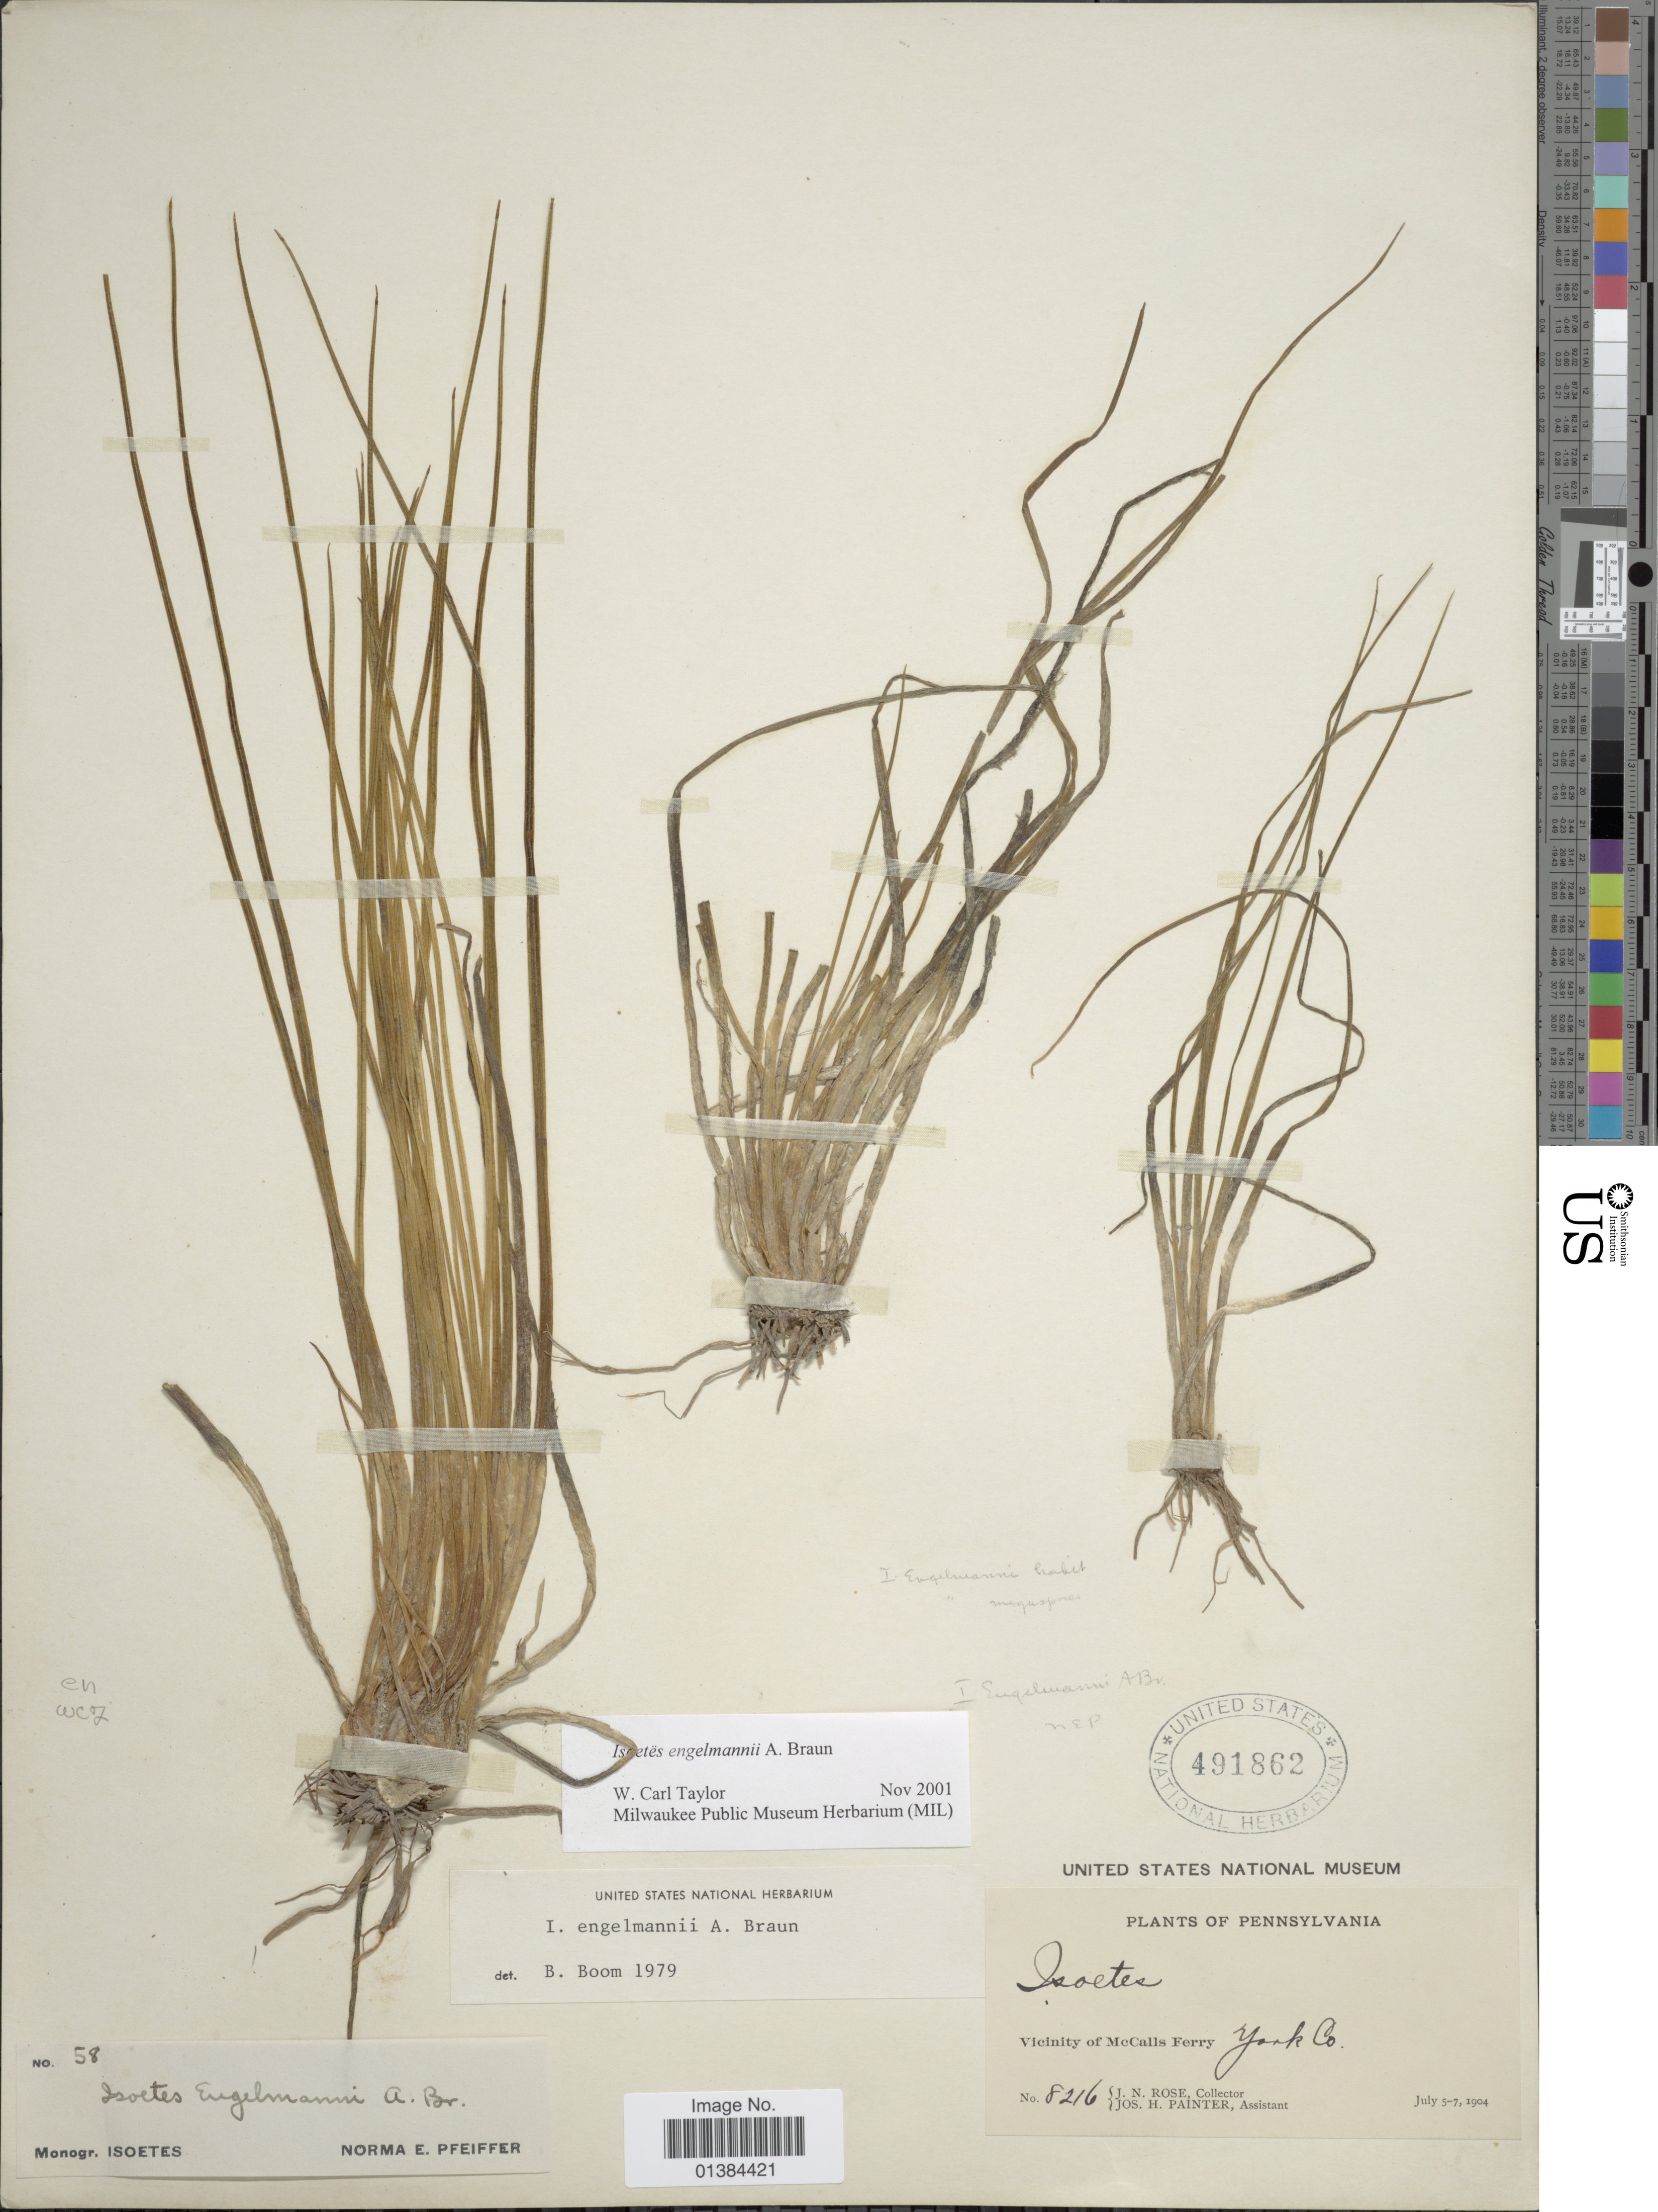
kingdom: Plantae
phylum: Tracheophyta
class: Lycopodiopsida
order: Isoetales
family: Isoetaceae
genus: Isoetes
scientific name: Isoetes engelmannii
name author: A. Braun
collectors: J. N. Rose & J. H. Painter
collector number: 8216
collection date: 1904-07-05/1904-07-07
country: United States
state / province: Pennsylvania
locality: Vicinity of McCalls Ferry, York Co.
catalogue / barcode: US 491862